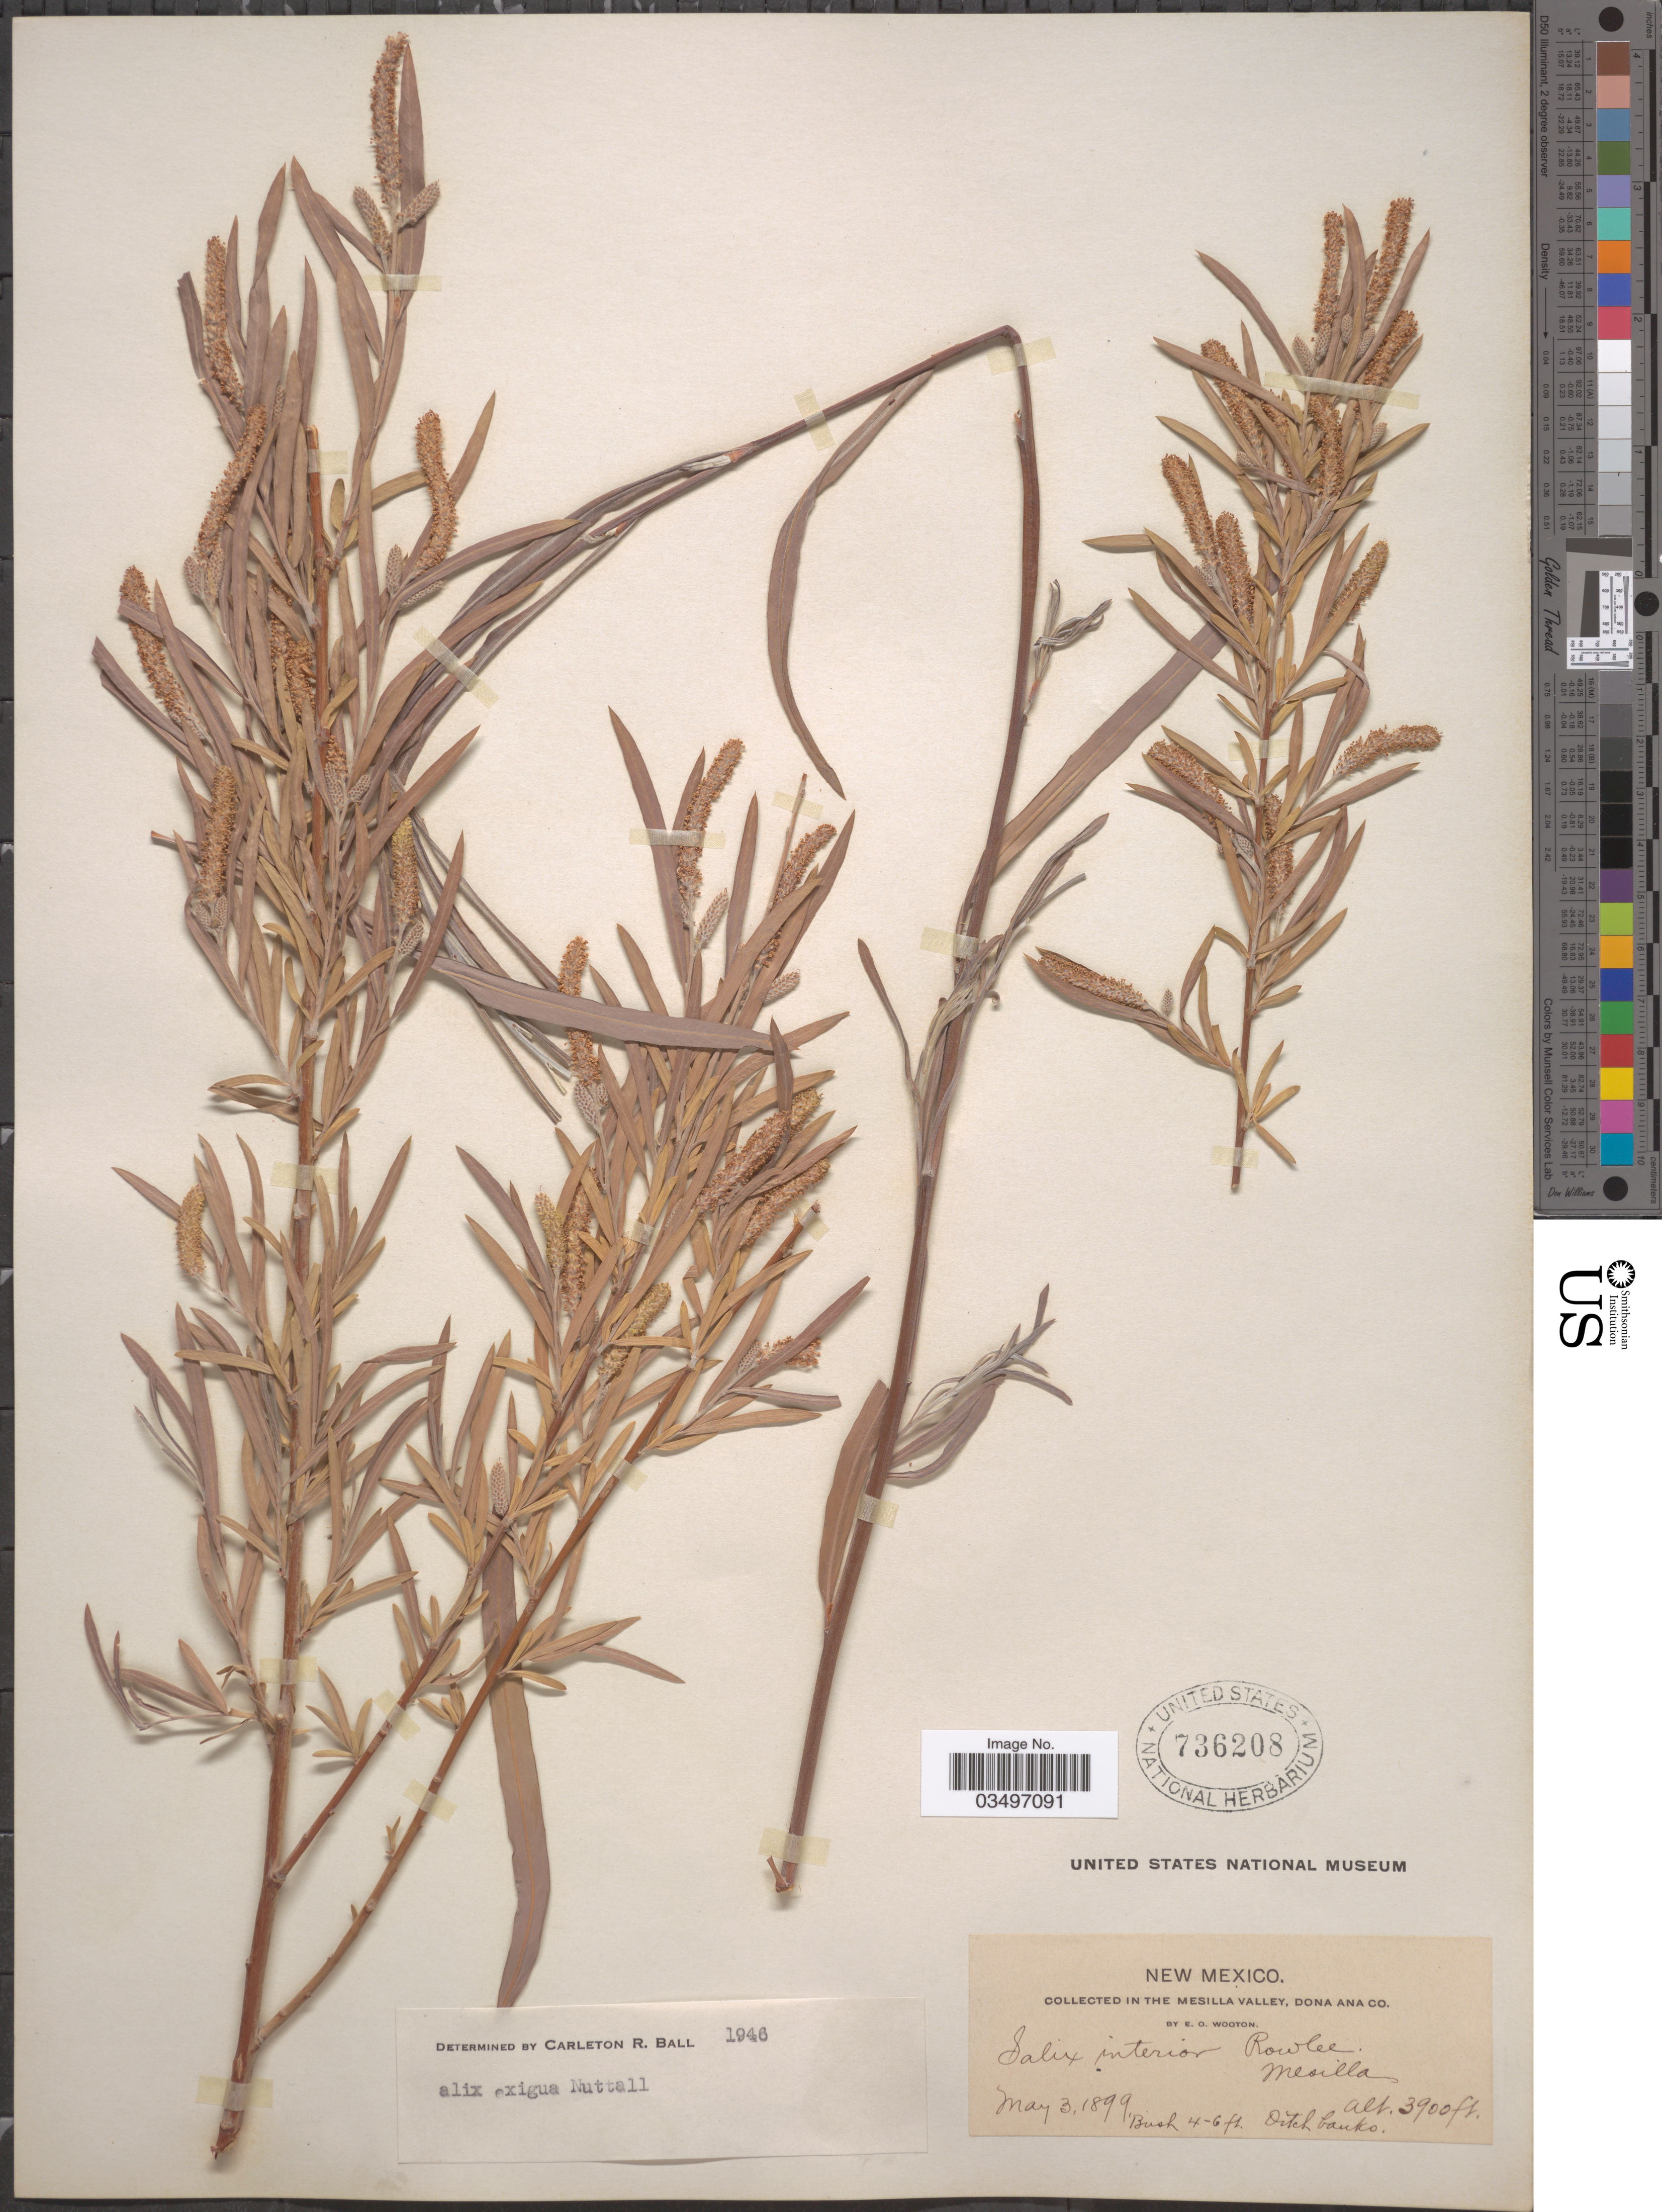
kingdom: Plantae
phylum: Tracheophyta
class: Magnoliopsida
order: Malpighiales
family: Salicaceae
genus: Salix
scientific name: Salix exigua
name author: Nutt.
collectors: E. O. Wooton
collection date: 1899-05-03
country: United States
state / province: New Mexico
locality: In the Mesilla Valley, Dona Ana Co. Mesilla.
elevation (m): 1189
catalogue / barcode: US 736208